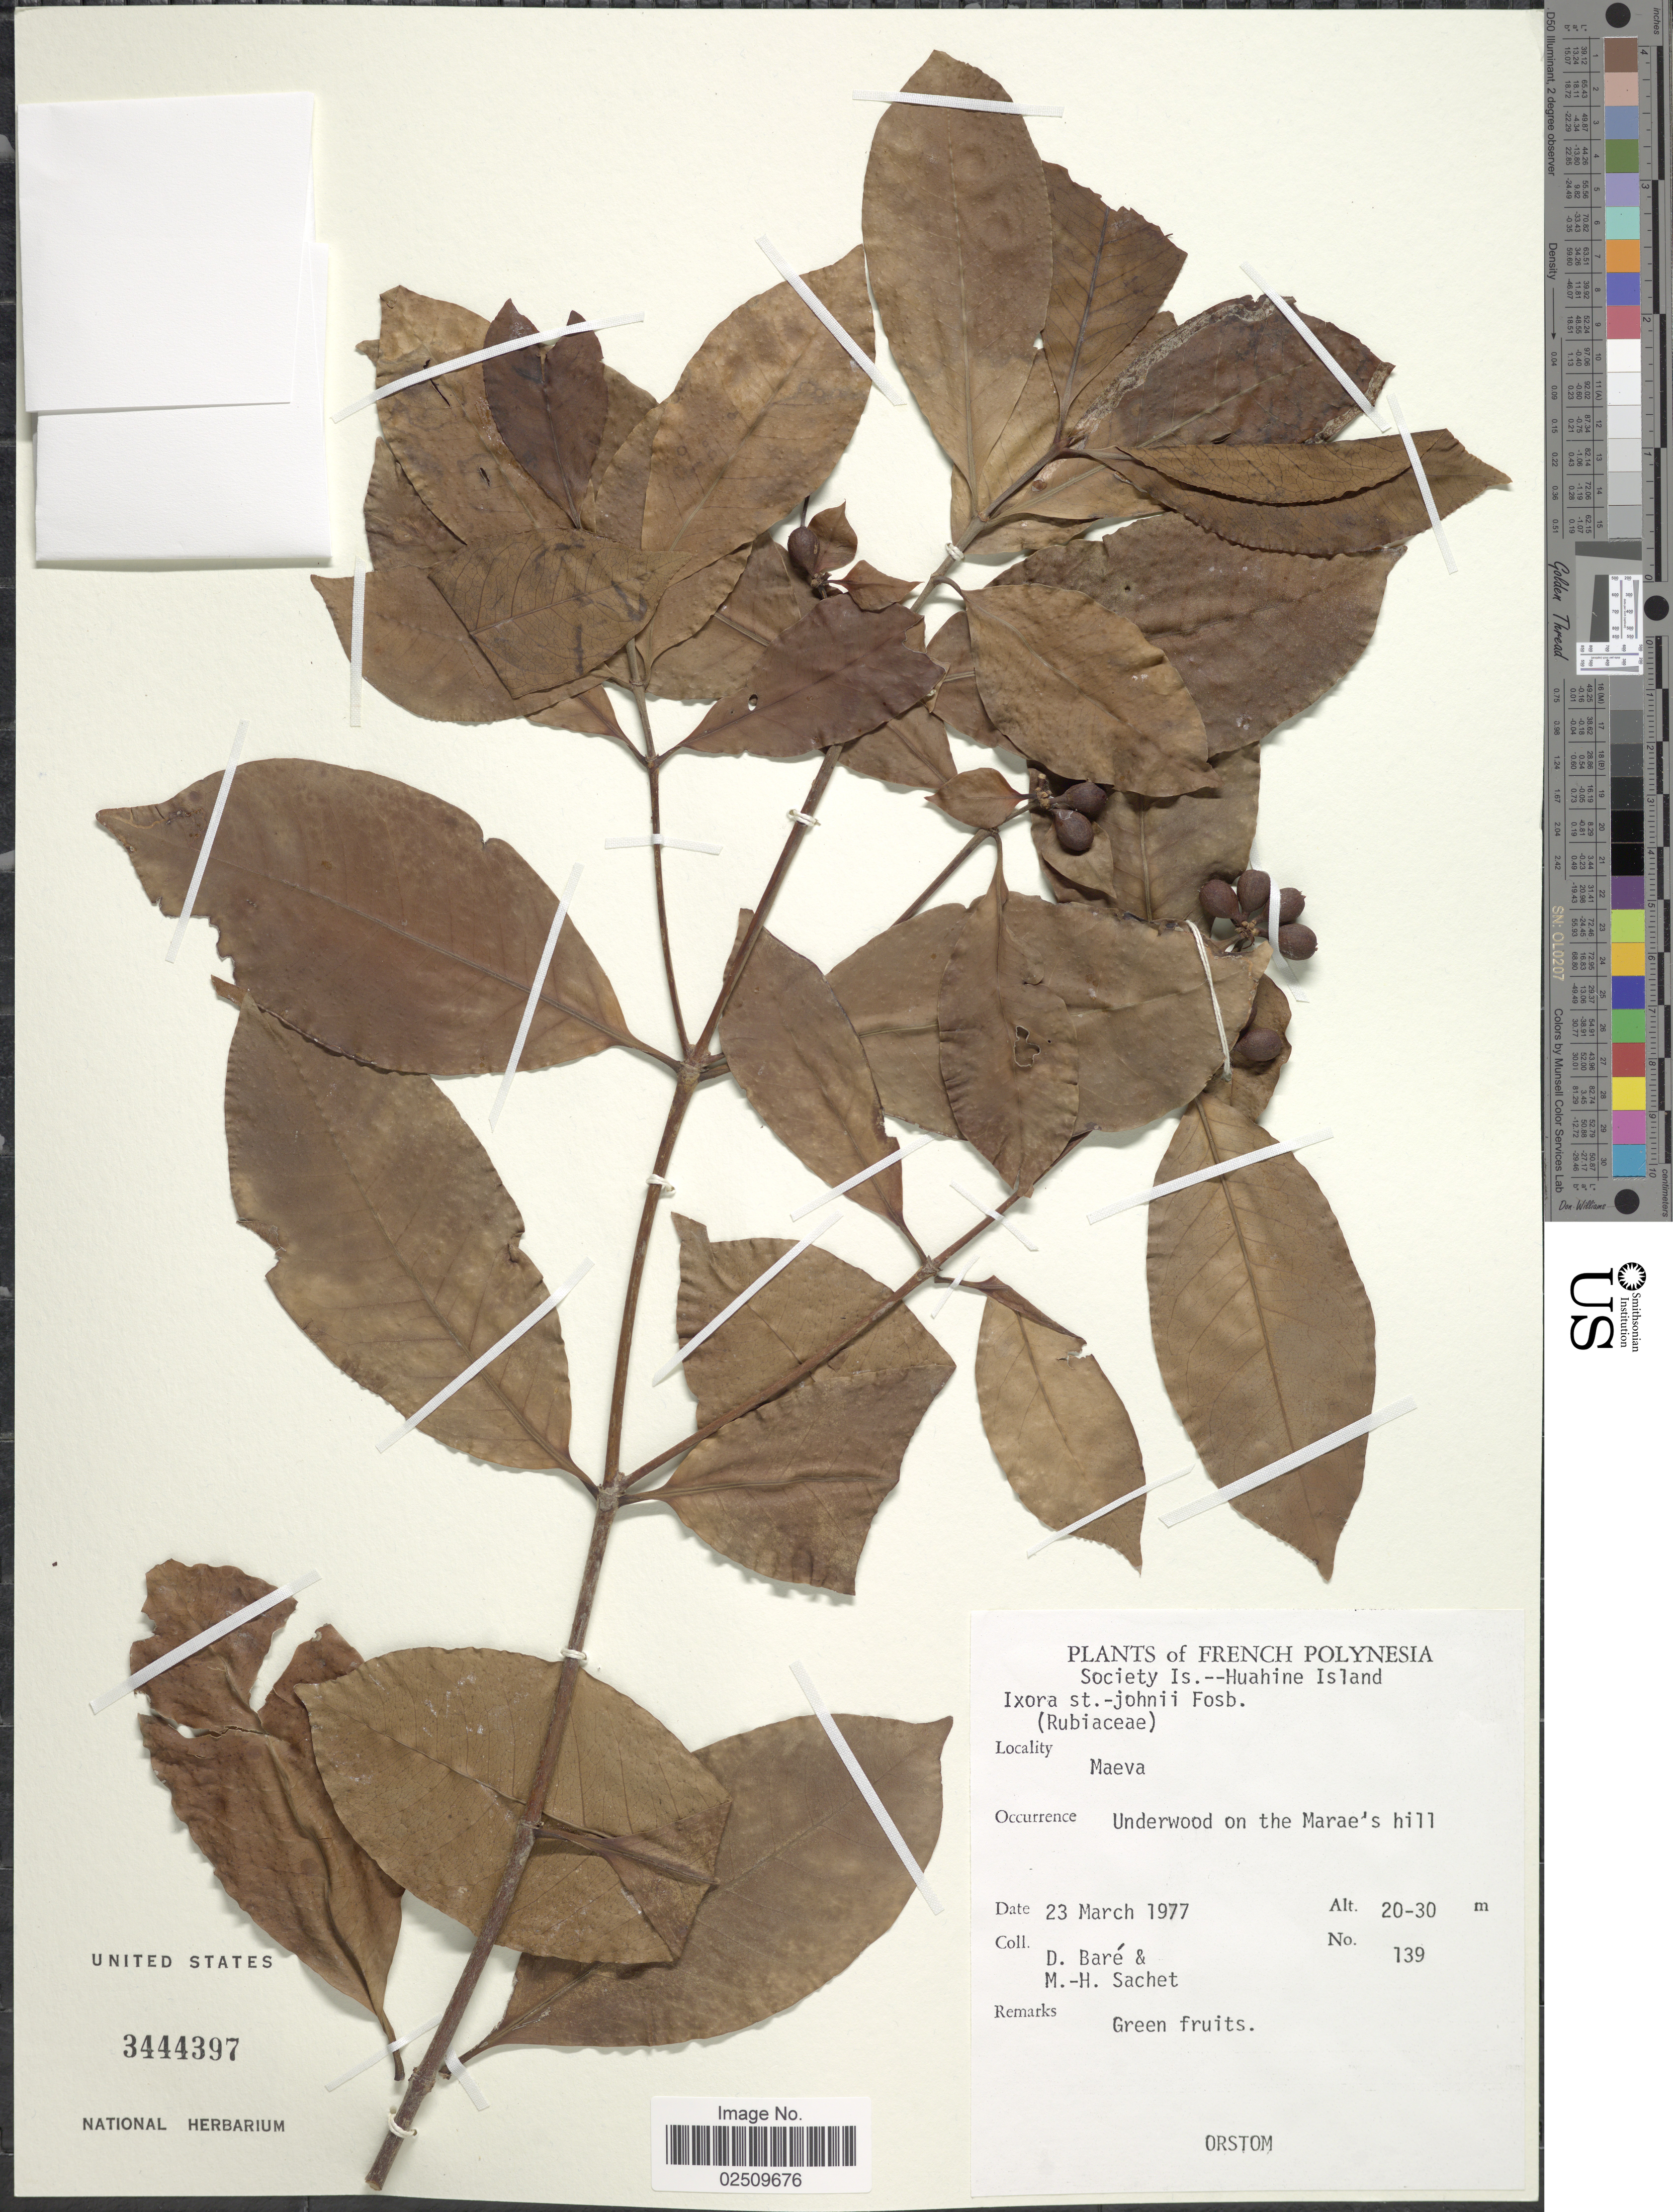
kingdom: Plantae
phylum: Tracheophyta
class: Magnoliopsida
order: Gentianales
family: Rubiaceae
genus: Ixora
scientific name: Ixora st-johnii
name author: Fosberg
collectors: D. Baré & M.-H. Sachet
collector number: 139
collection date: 1977-03-23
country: French Polynesia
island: Huahine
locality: Society Is. --Huahine Island, Maeva, Underwood on the Marae's hill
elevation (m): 20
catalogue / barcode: US 3444397